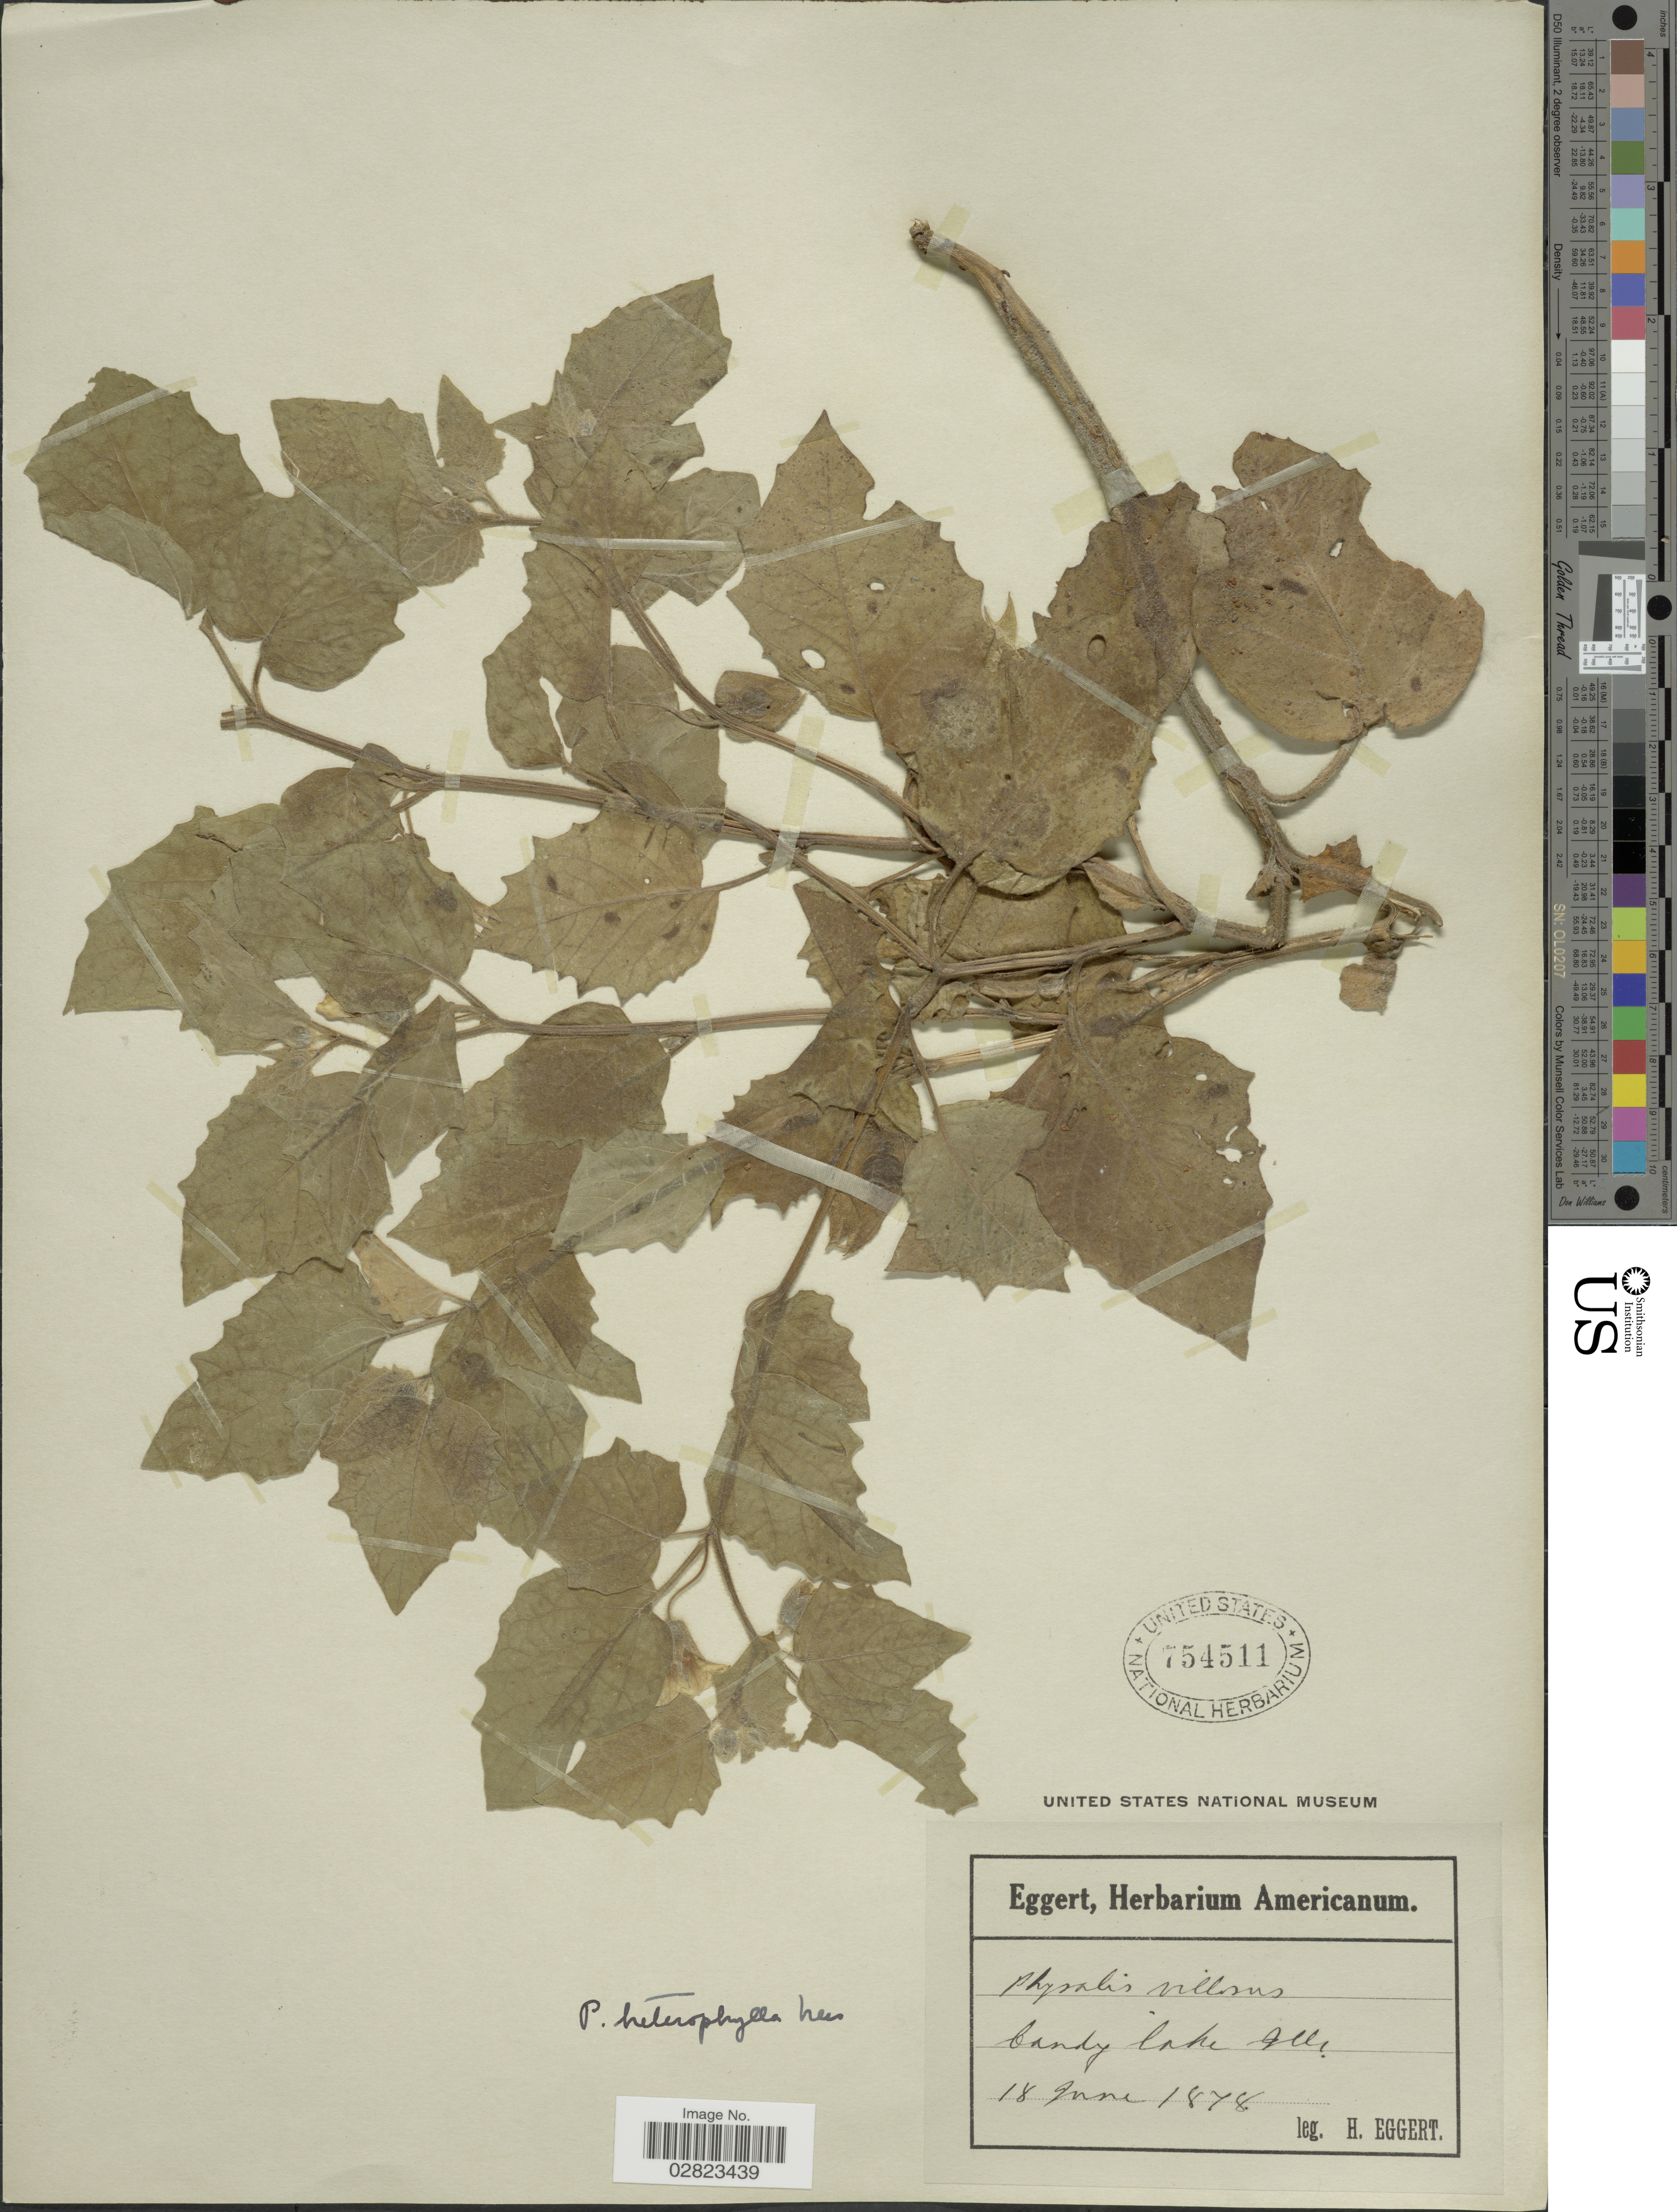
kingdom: Plantae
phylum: Tracheophyta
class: Magnoliopsida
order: Solanales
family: Solanaceae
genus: Physalis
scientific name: Physalis heterophylla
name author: Nees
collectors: H. Eggert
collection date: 1878-06-18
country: United States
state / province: Illinois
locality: Candy lake.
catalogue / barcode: US 754511